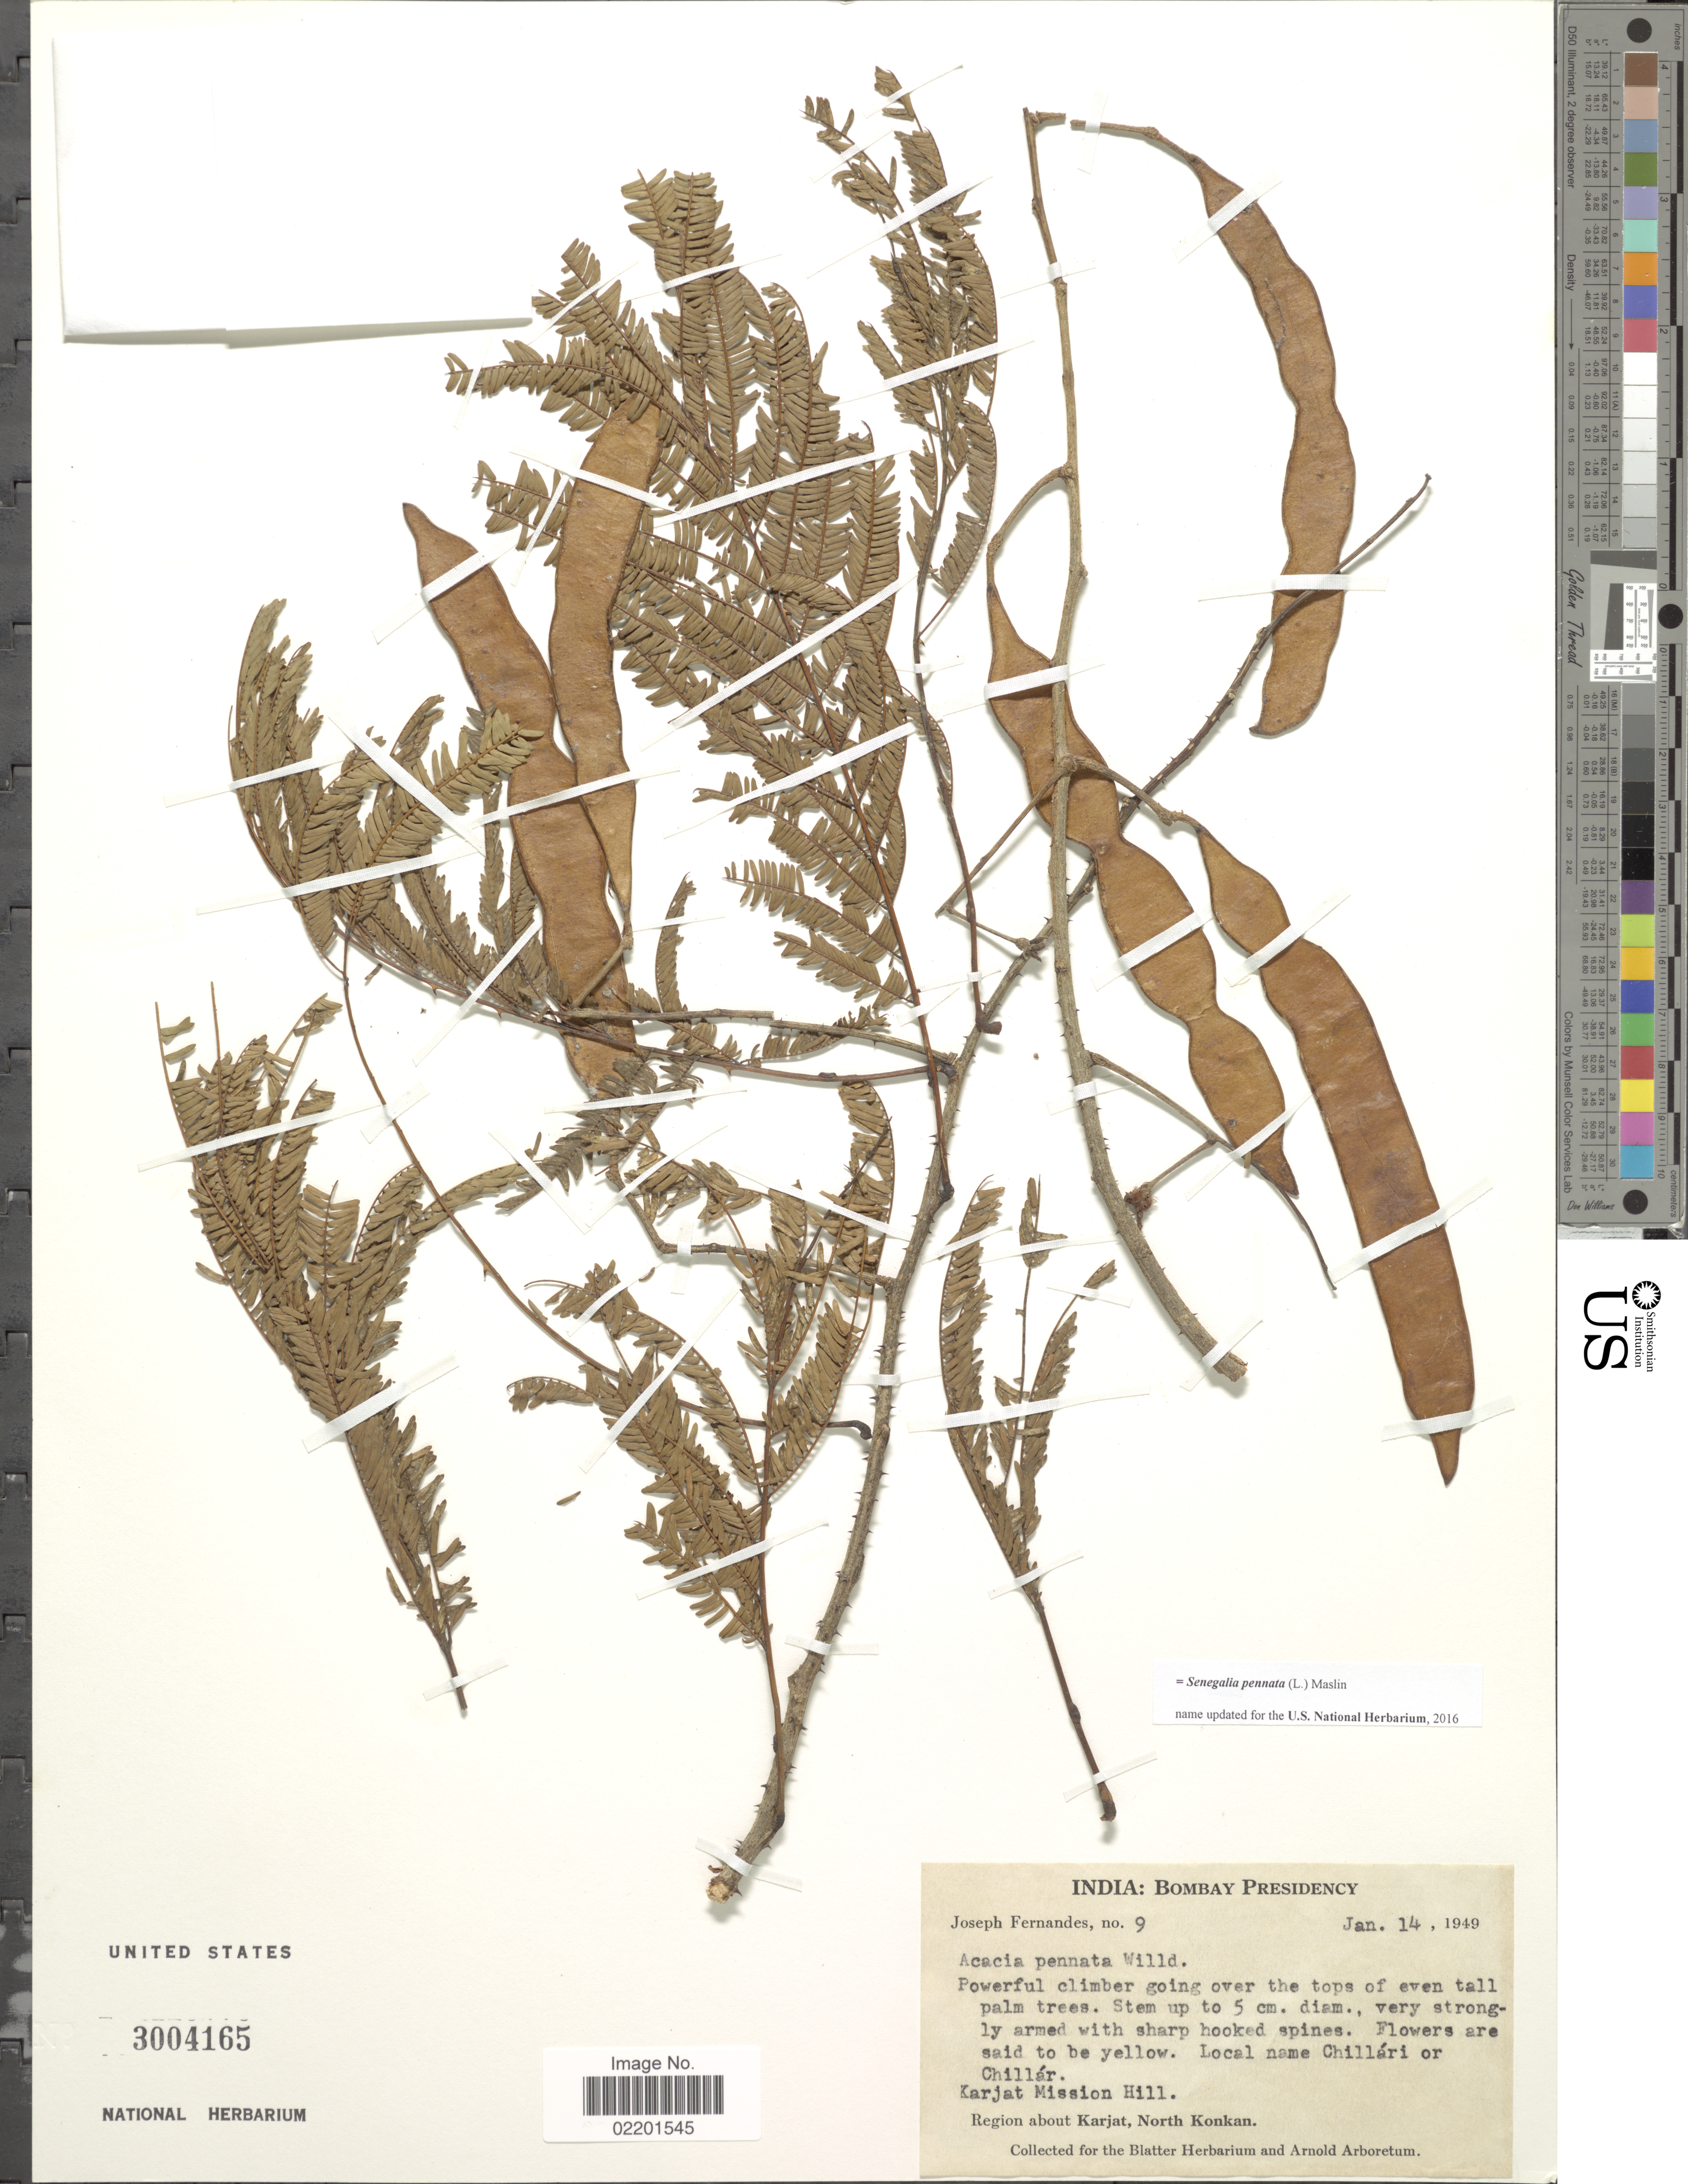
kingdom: Plantae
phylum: Tracheophyta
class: Magnoliopsida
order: Fabales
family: Fabaceae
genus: Senegalia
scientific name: Senegalia pennata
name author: (L.) Maslin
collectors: J. Fernandes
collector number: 9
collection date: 1949-01-14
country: India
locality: Bombay Presidency, Karjat Mission Hill, Region about Karjat, North Konkan.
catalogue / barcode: US 3004165